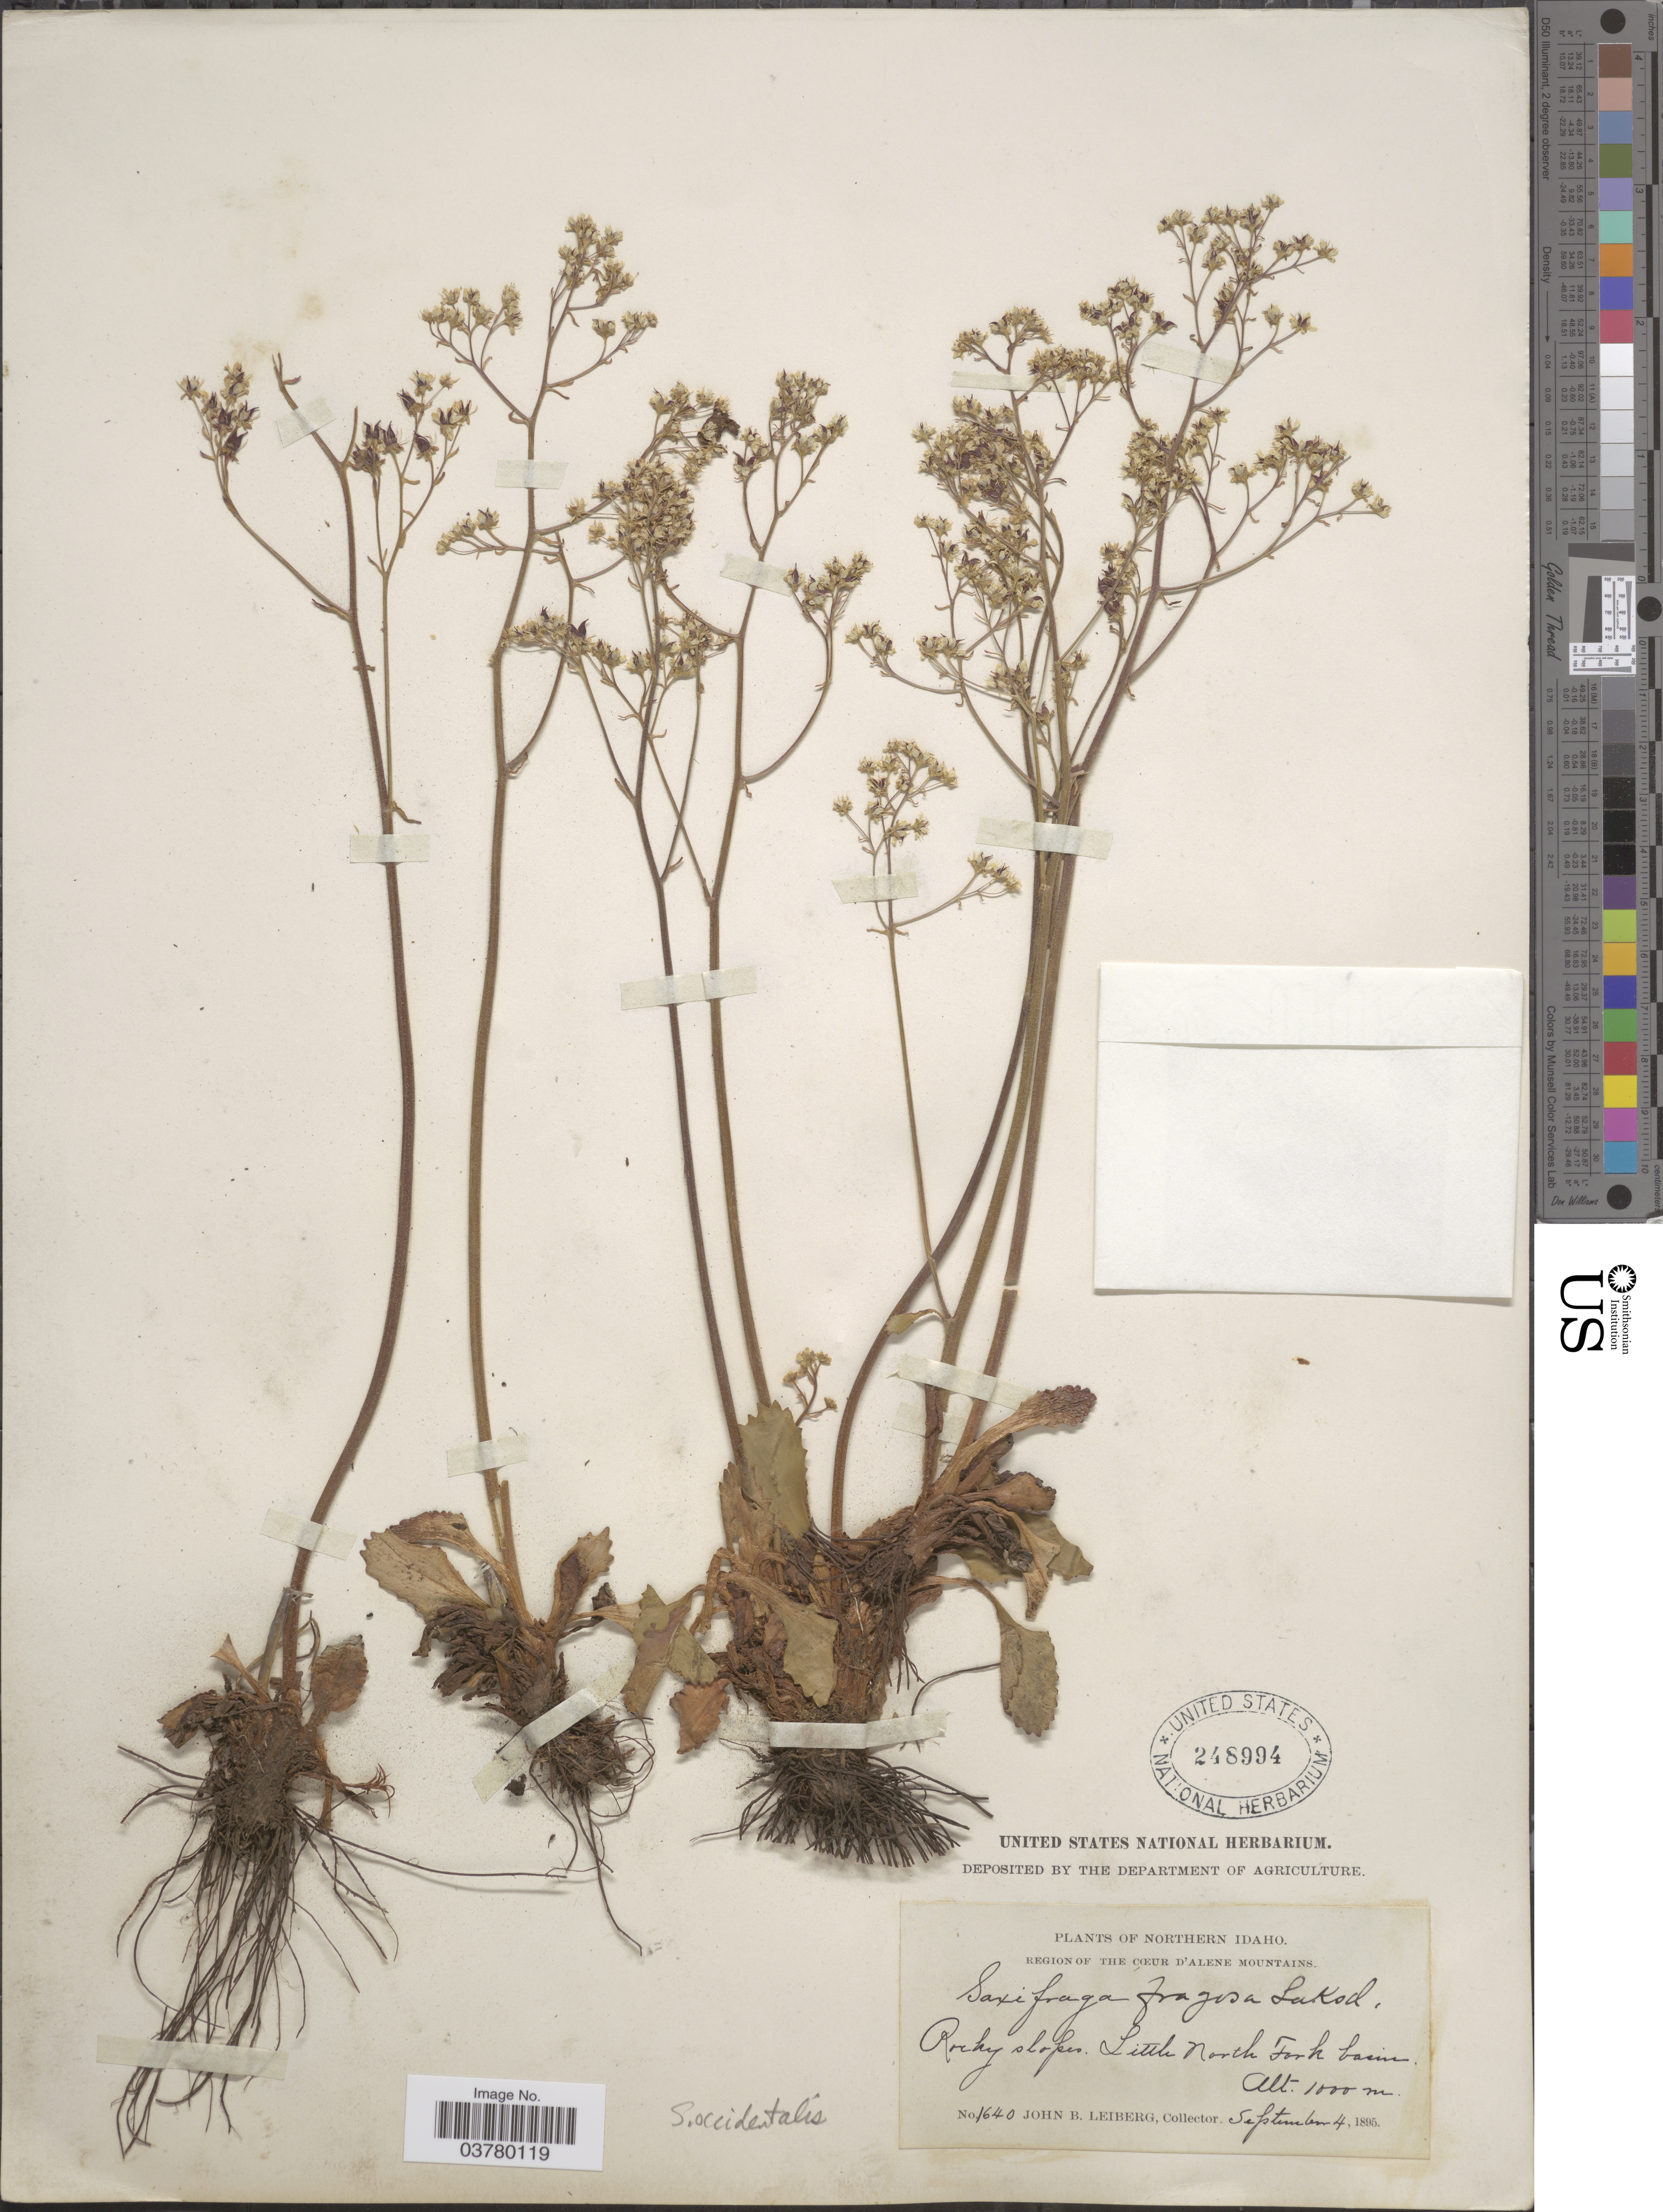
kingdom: Plantae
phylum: Tracheophyta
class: Magnoliopsida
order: Saxifragales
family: Saxifragaceae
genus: Micranthes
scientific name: Micranthes occidentalis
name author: (S. Watson) Small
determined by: Halse, R. R.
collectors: J. B. Leiberg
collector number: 1640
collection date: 1895-09-04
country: United States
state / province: Idaho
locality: Northern Idaho. Region of the Cœur d'Alene Mountains. Rocky slopes. Little North Fork basin.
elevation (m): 1000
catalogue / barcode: US 248994